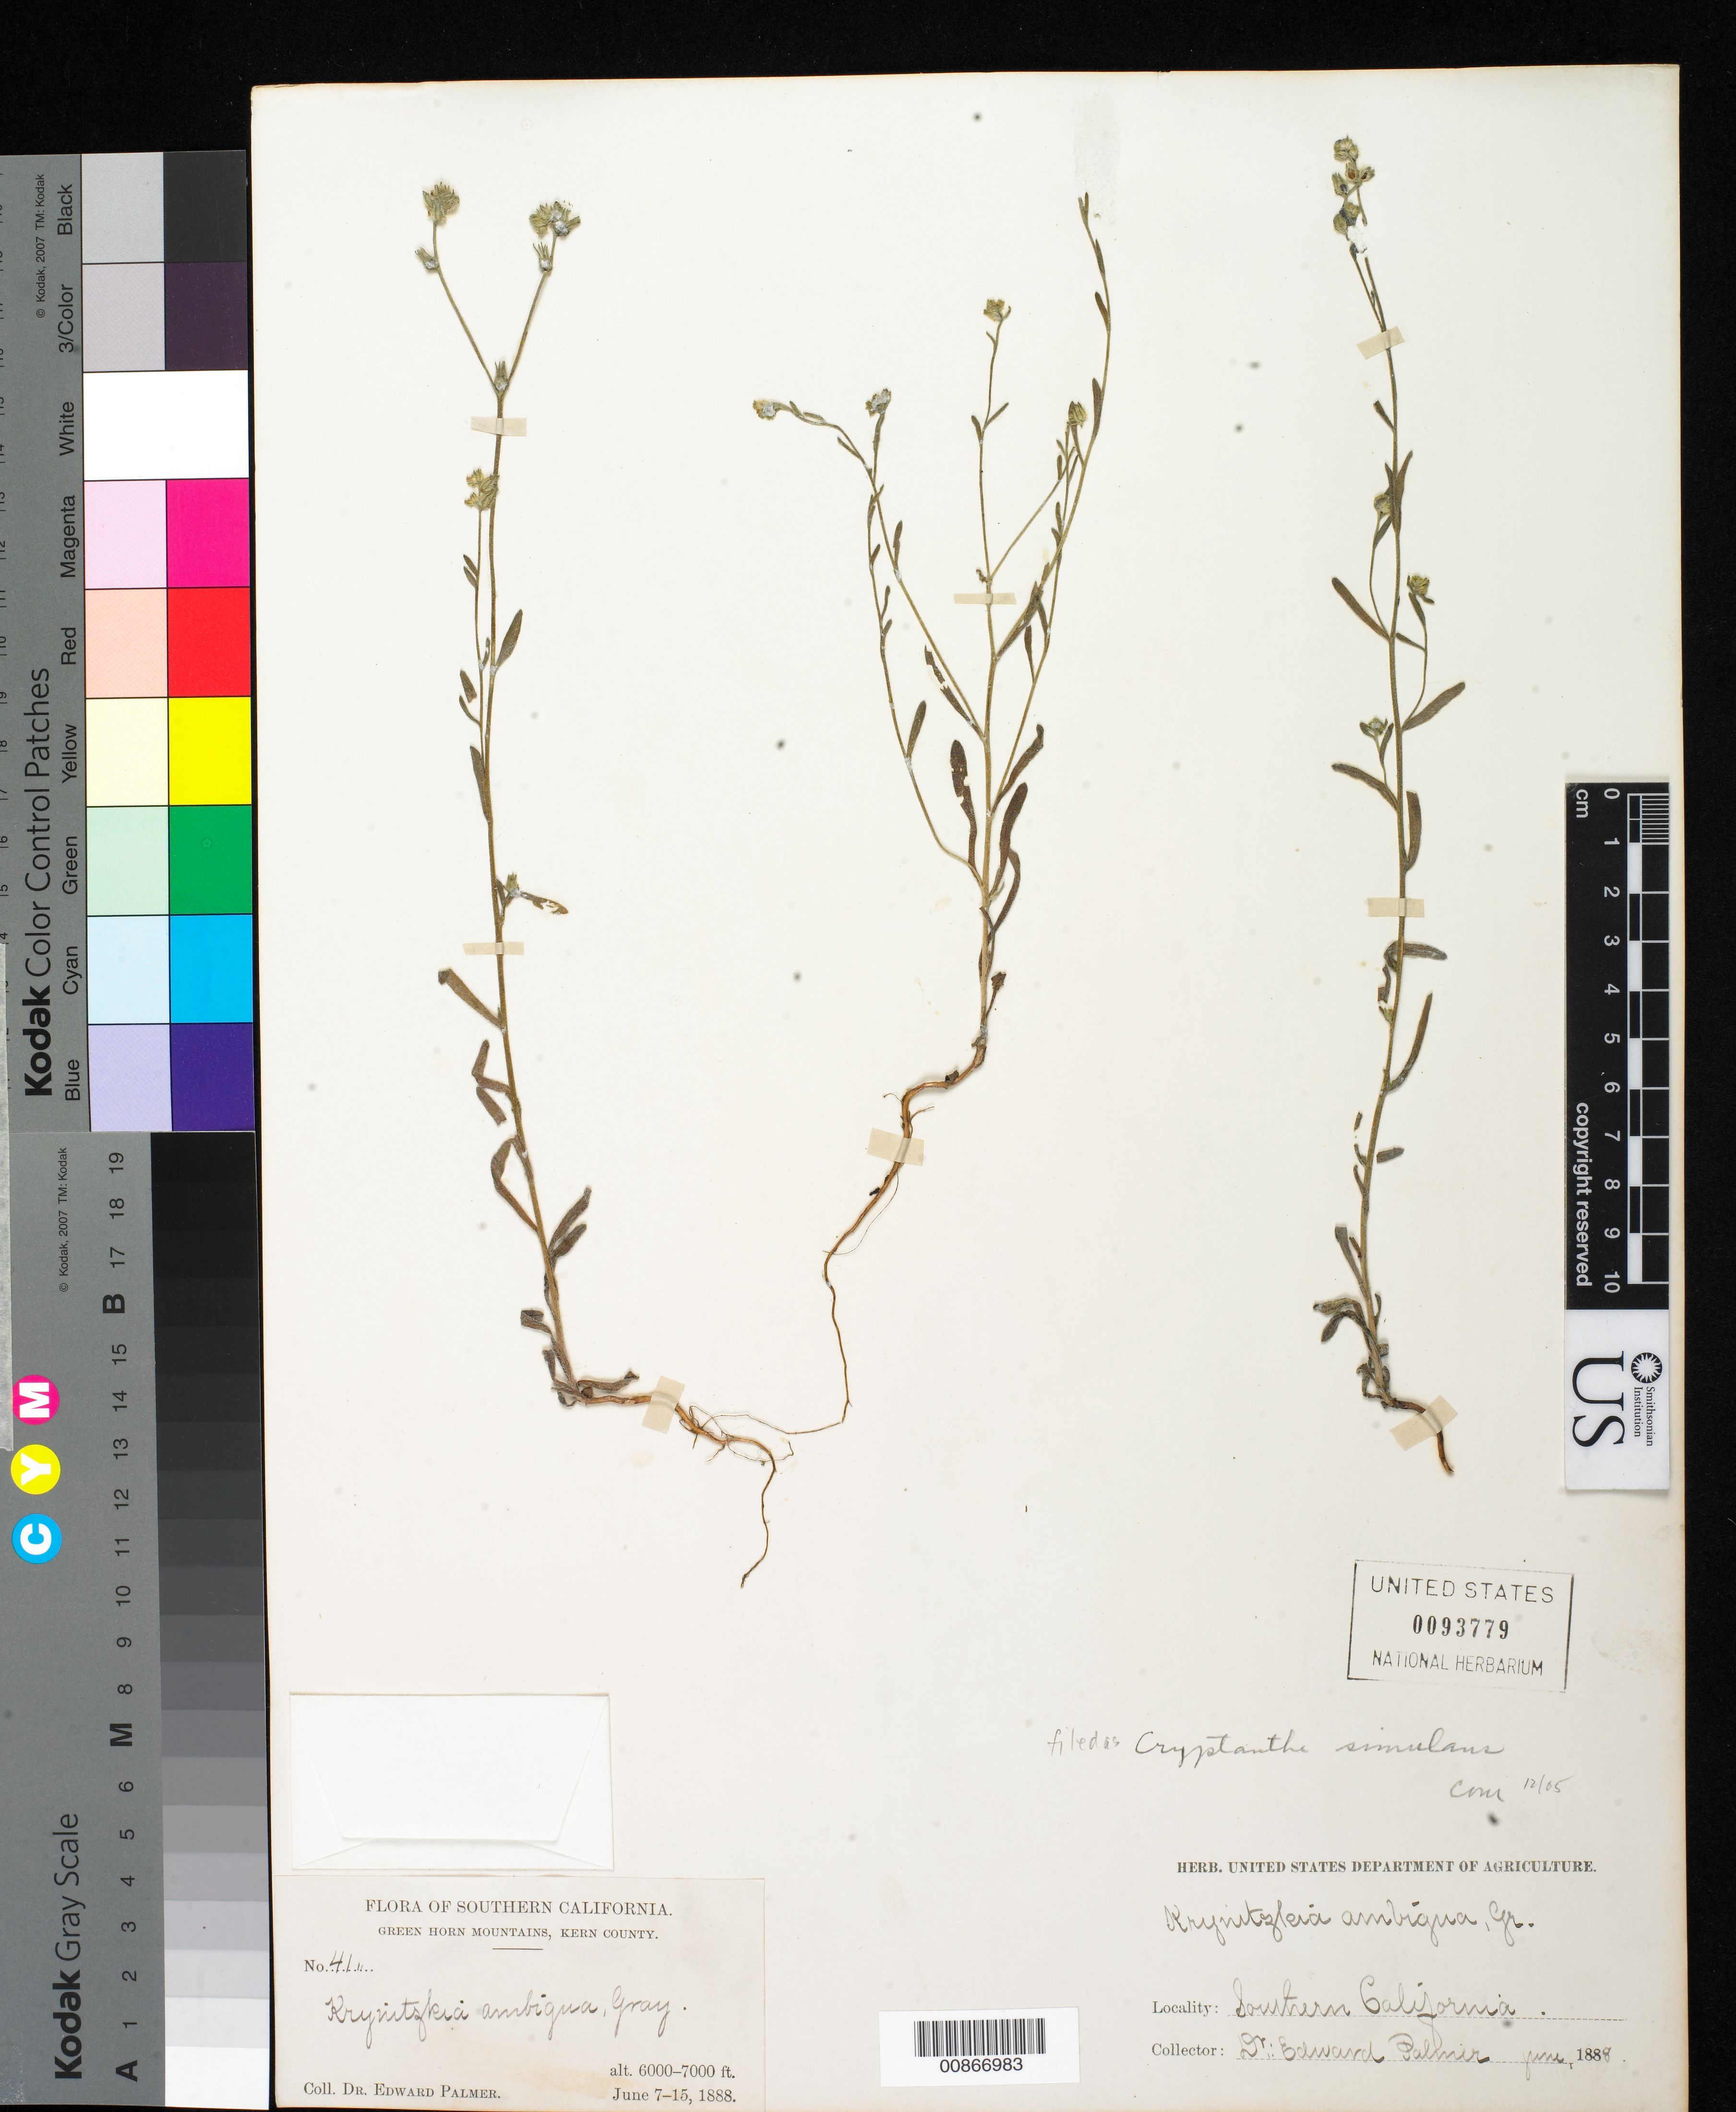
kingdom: Plantae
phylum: Tracheophyta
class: Magnoliopsida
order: Boraginales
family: Boraginaceae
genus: Cryptantha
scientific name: Cryptantha simulans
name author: Greene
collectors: E. Palmer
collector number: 41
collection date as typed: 07 Jun 1888 to 15 Jun 1888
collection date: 1888-06-07/1888-06-15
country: United States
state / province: California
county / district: Kern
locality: Green Horn Mountains, Kern County, California.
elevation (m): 1829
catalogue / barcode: US 93779